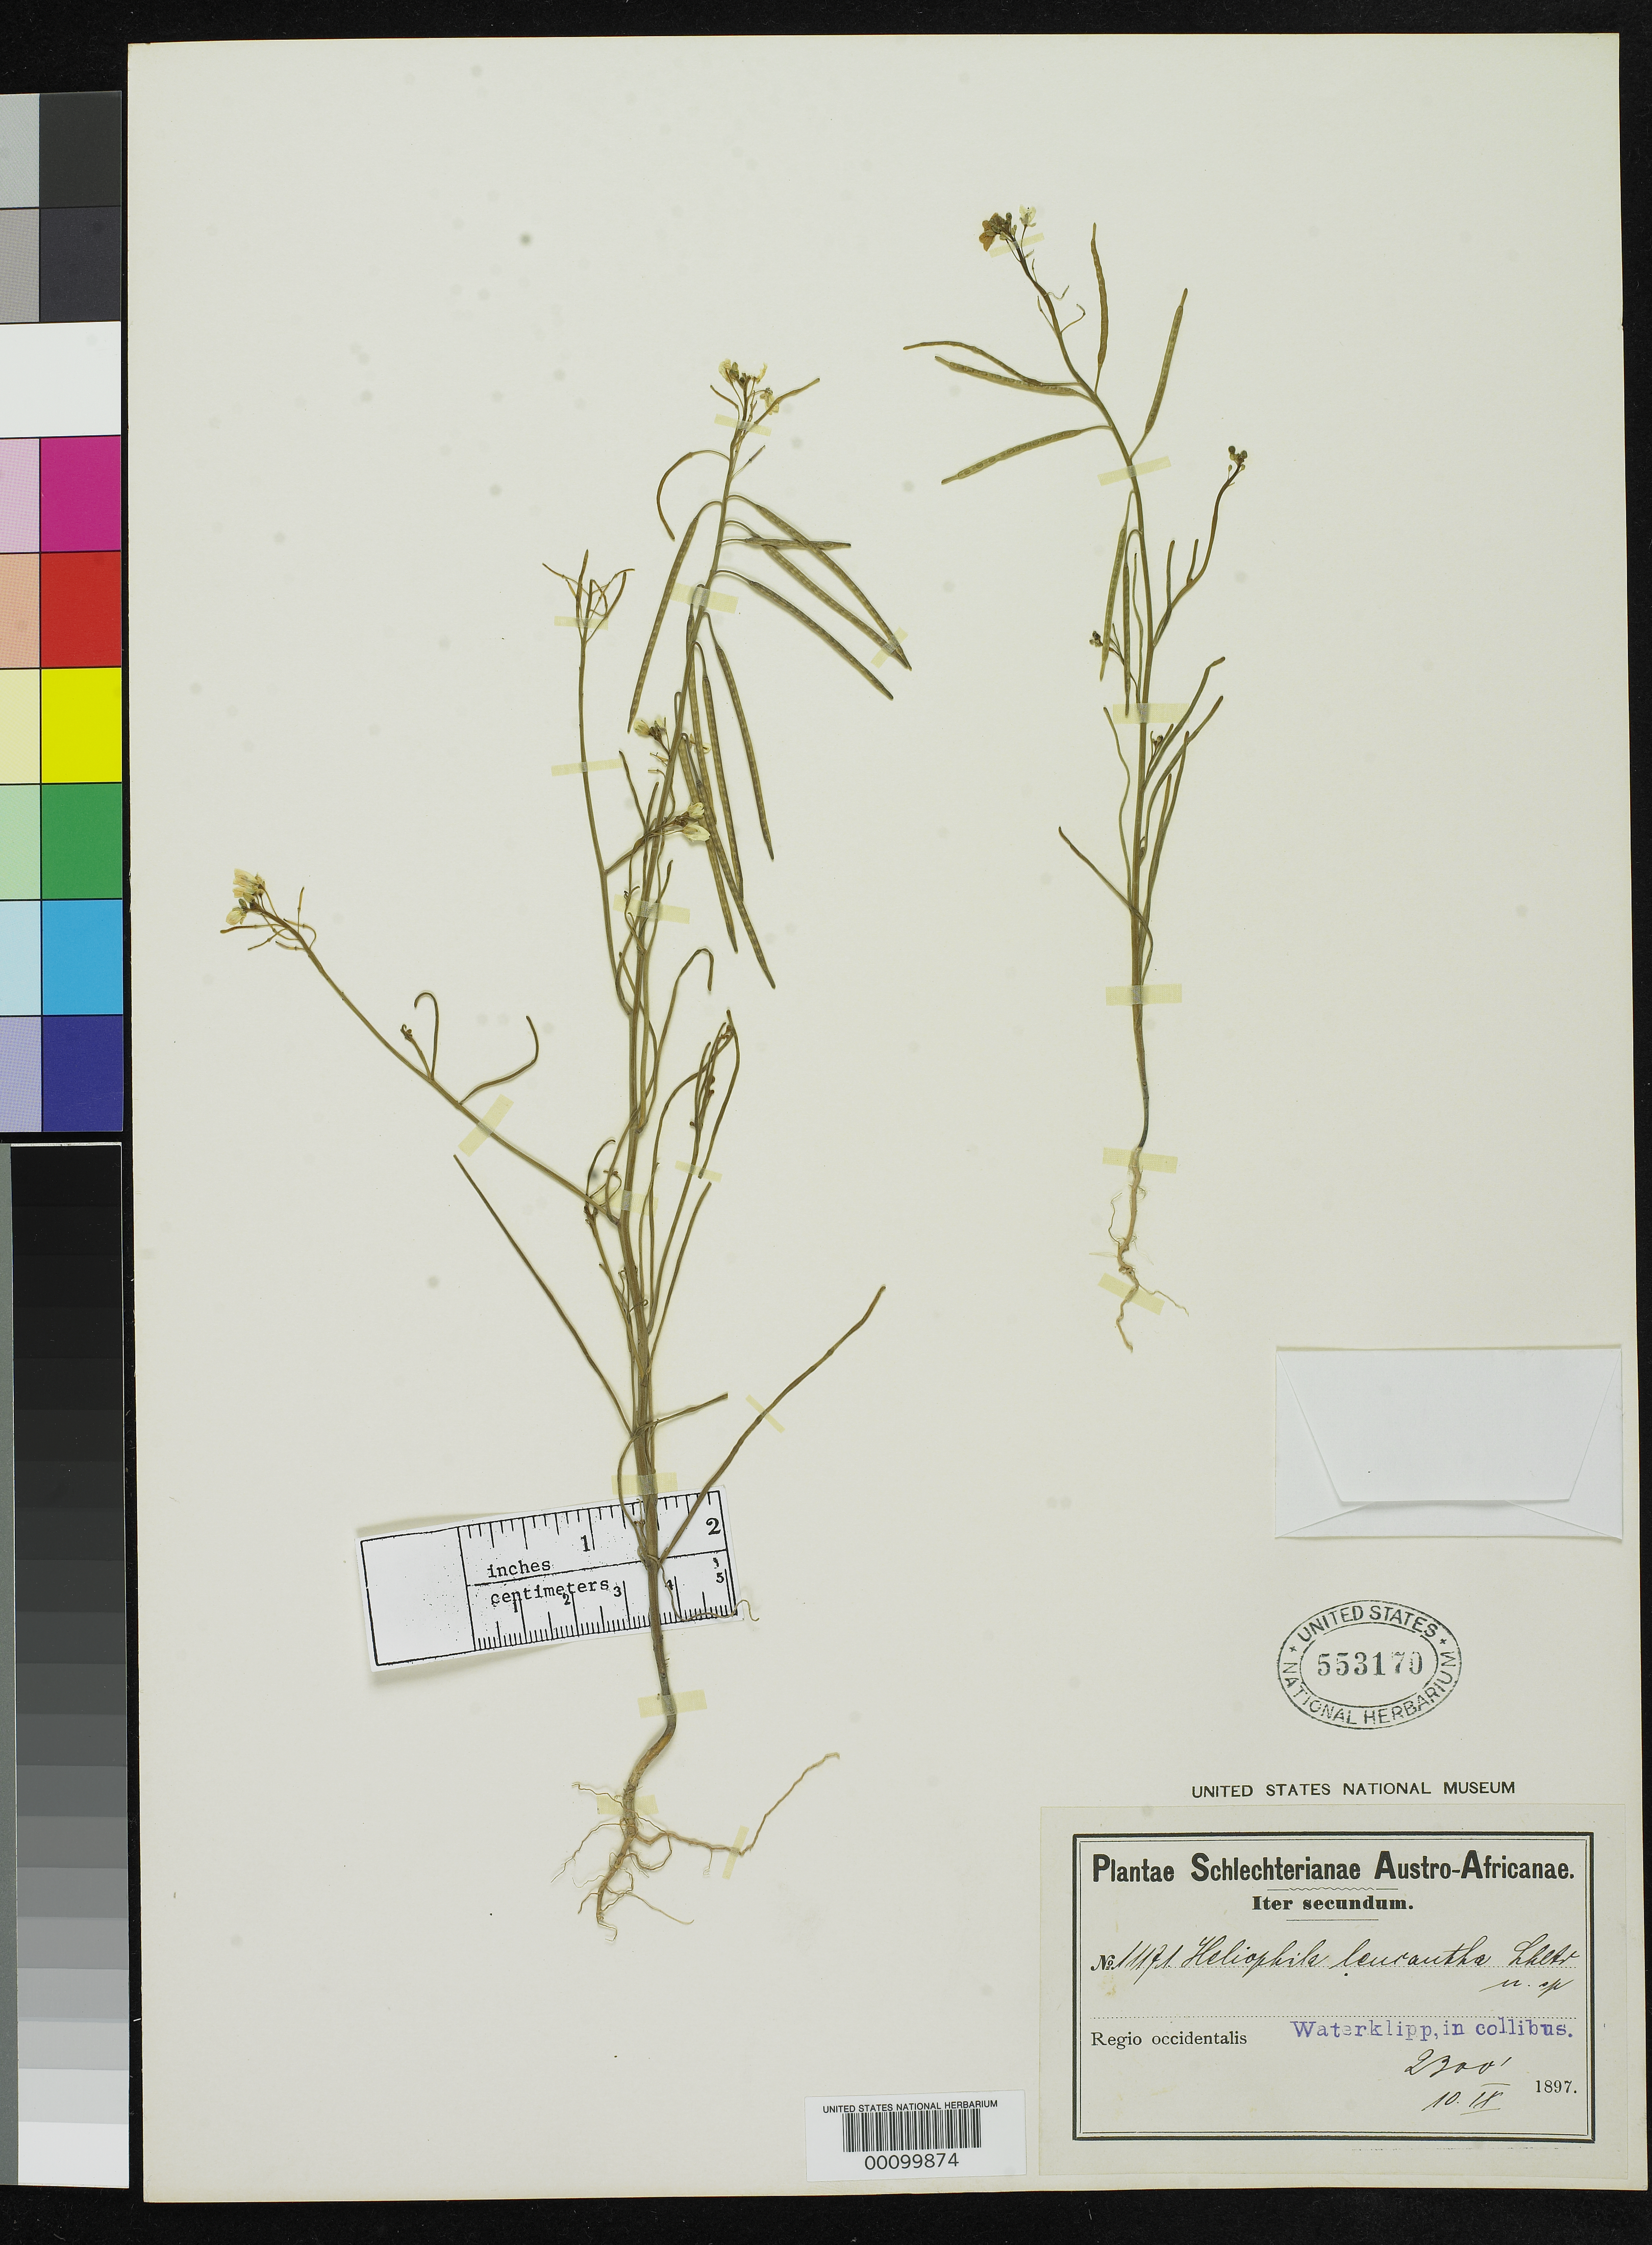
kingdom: Plantae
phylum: Tracheophyta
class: Magnoliopsida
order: Brassicales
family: Brassicaceae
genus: Heliophila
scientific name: Heliophila leucantha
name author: Schltr.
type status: Isotype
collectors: F. R. R. Schlechter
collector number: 11171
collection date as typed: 10 Sep 1897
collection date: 1897-09-10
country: Namibia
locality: Waterklipp.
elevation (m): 750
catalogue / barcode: US 553170